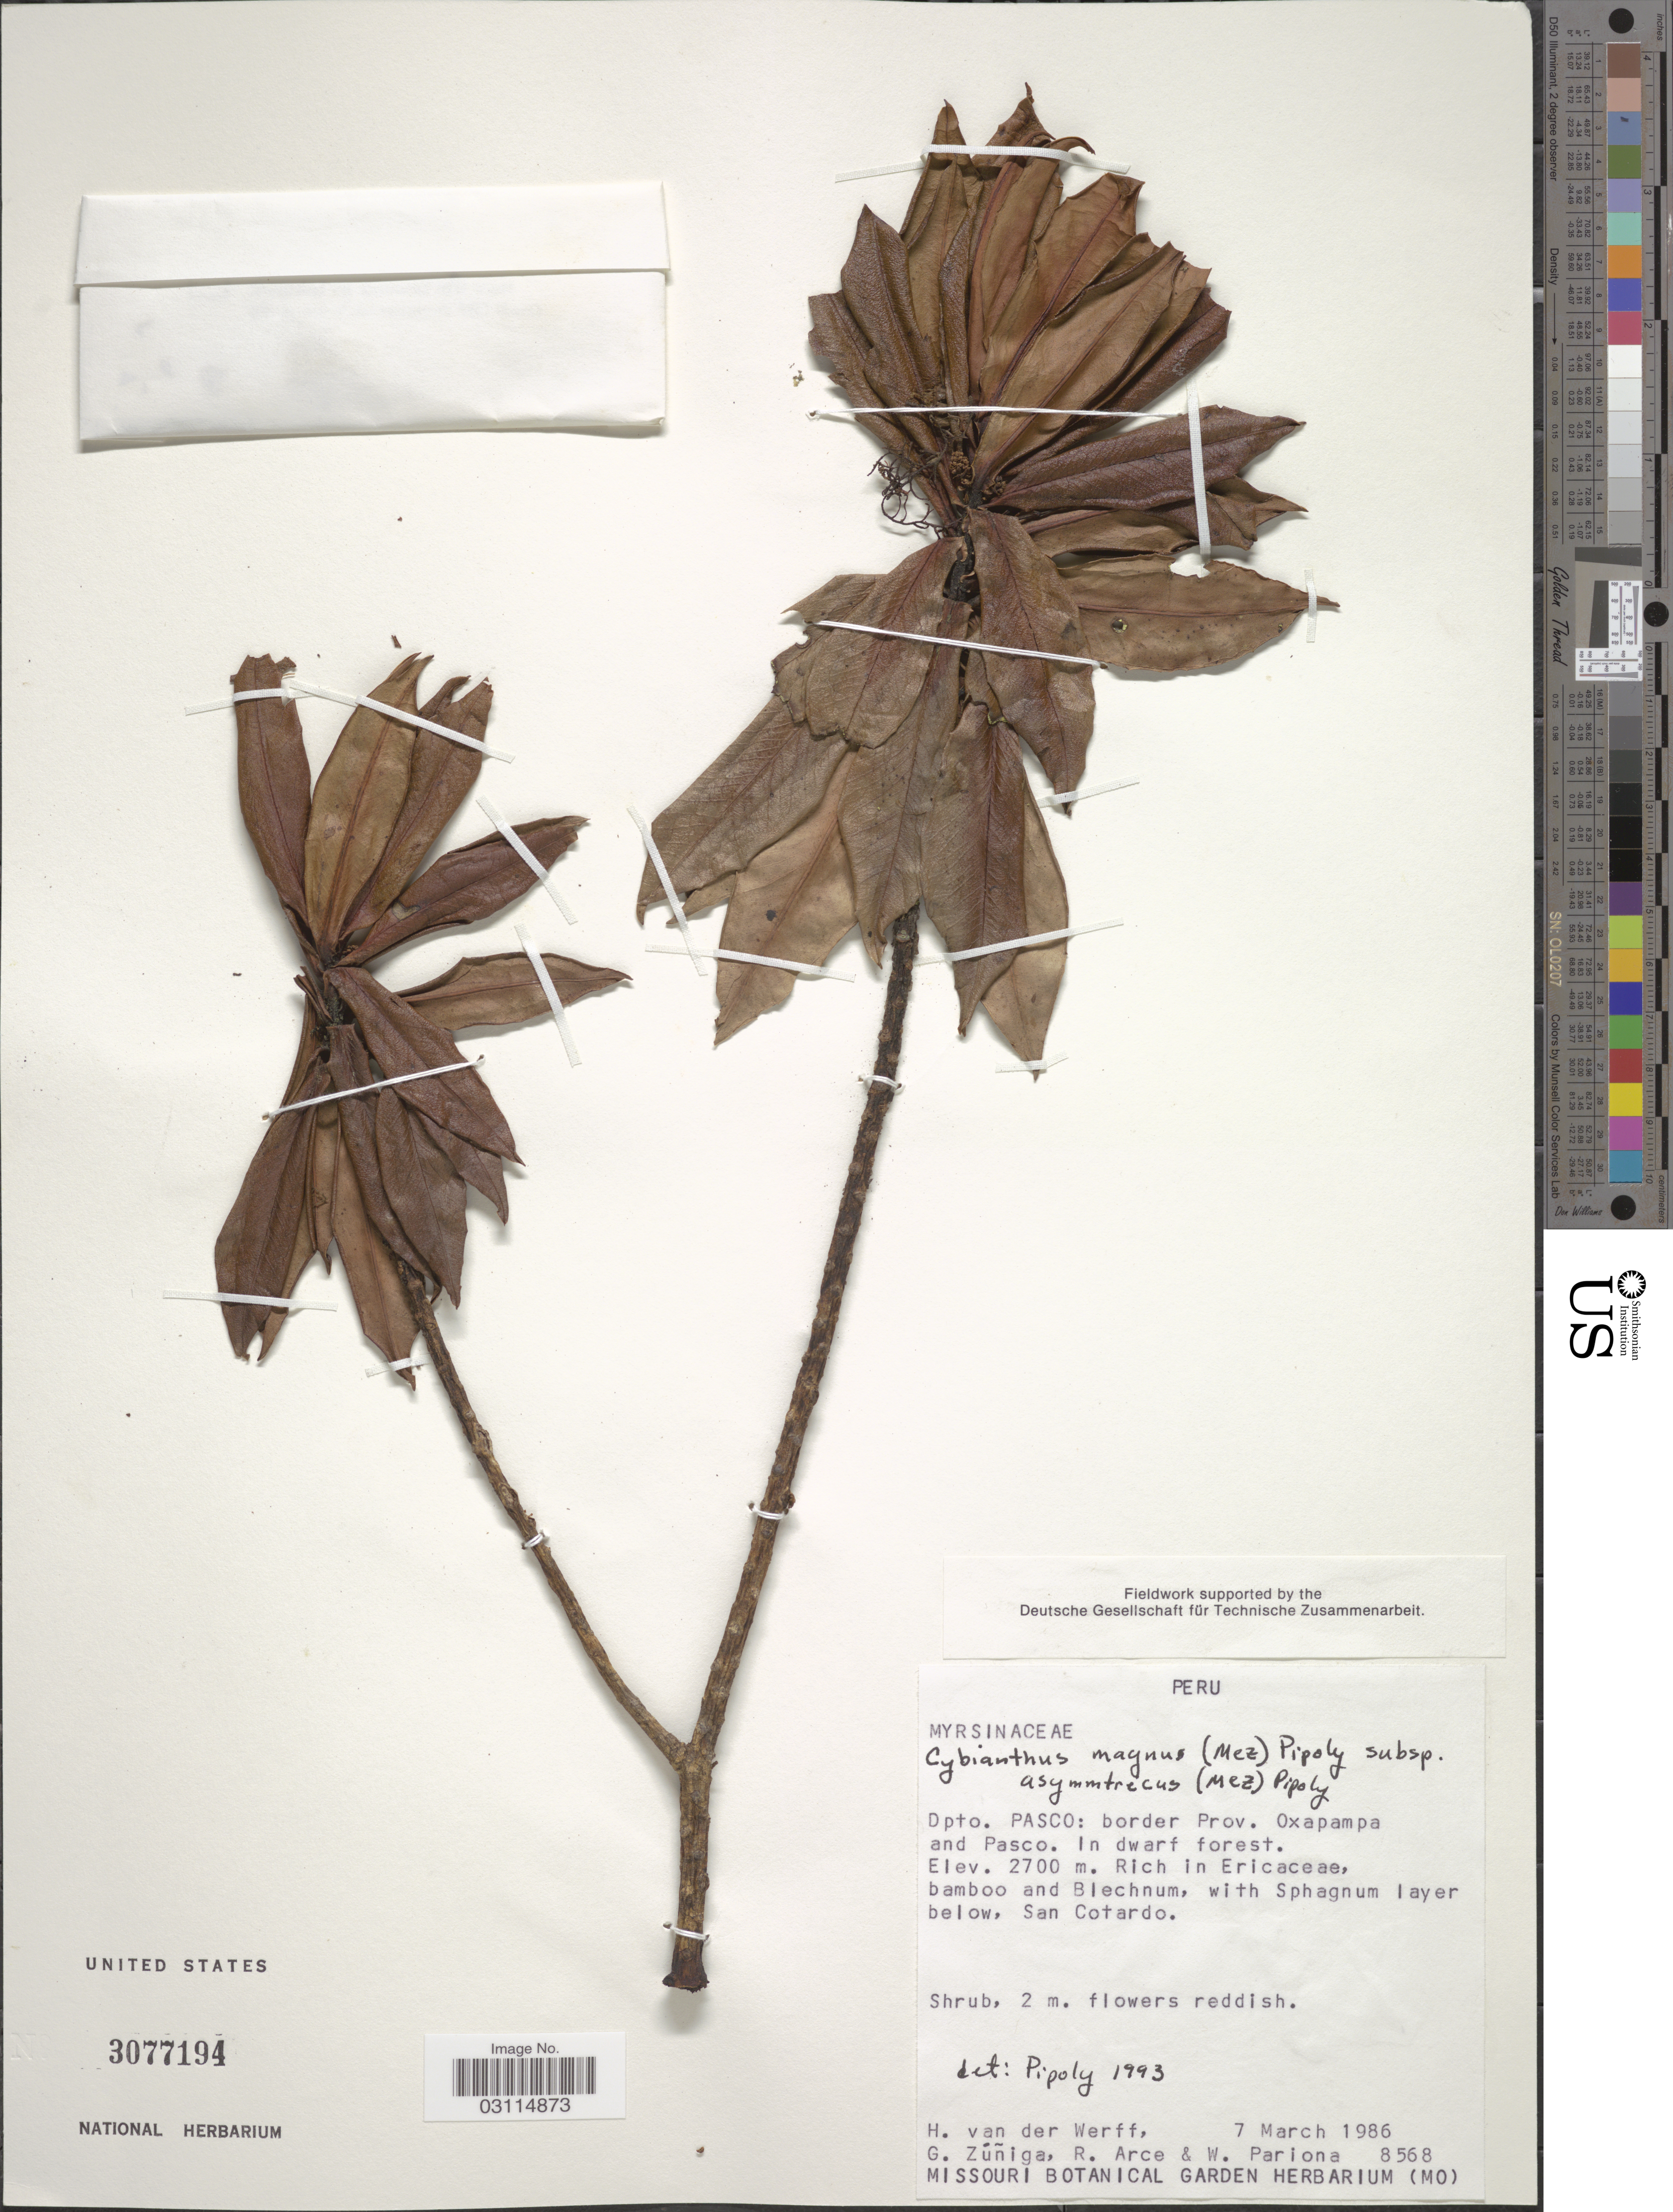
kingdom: Plantae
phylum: Tracheophyta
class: Magnoliopsida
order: Ericales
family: Primulaceae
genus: Cybianthus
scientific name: Cybianthus magnus subsp. asymmetricus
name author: (Mez) Pipoly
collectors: H. van der Werff, G. Zuniga, R. Arce & W. Pariona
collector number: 8568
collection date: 1986-03-07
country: Peru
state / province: Pasco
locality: Dpto. Pasco: border Prov. Oxapampa and Pasco. Below, San Cotardo.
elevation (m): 2700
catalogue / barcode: US 3077194